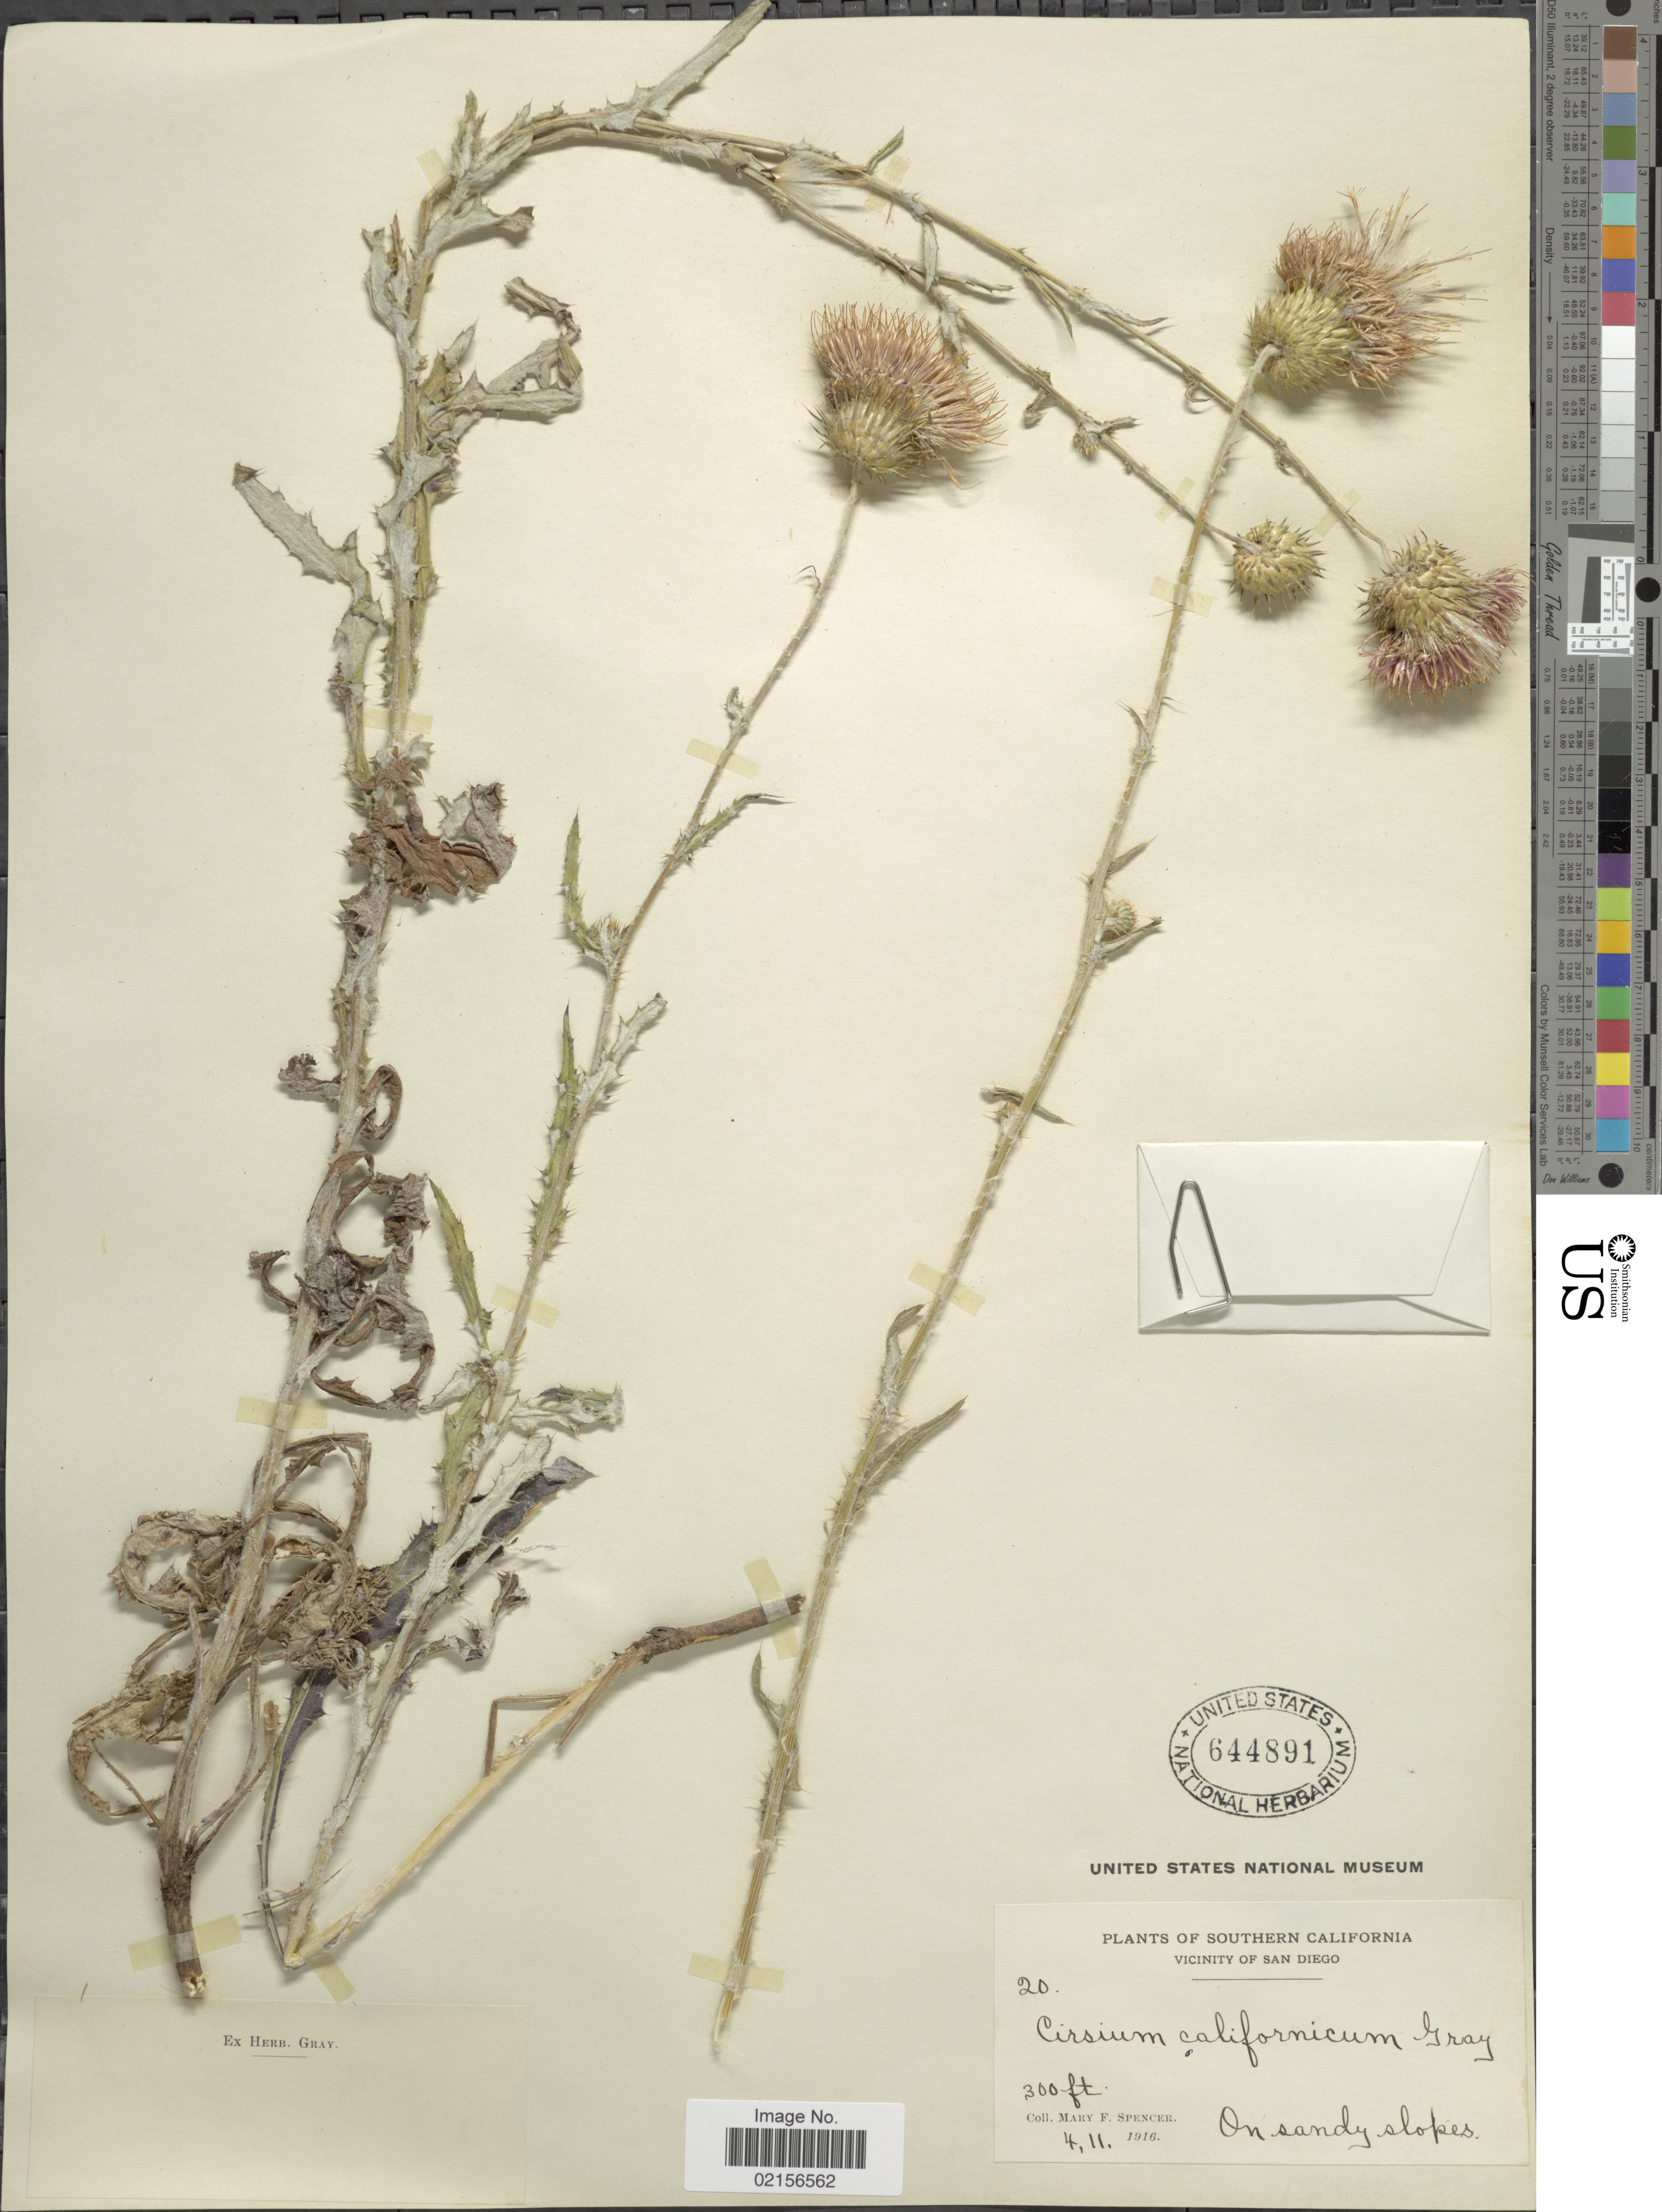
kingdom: Plantae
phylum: Tracheophyta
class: Magnoliopsida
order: Asterales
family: Asteraceae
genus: Cirsium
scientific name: Cirsium occidentale var. californicum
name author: (A. Gray) D.J. Keil & C.E. Turner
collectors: M. Spencer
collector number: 20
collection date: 1916-11-04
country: United States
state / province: California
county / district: San Diego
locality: Southern California, Vicinity of San Diego, On sandy slopes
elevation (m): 91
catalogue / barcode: US 644891